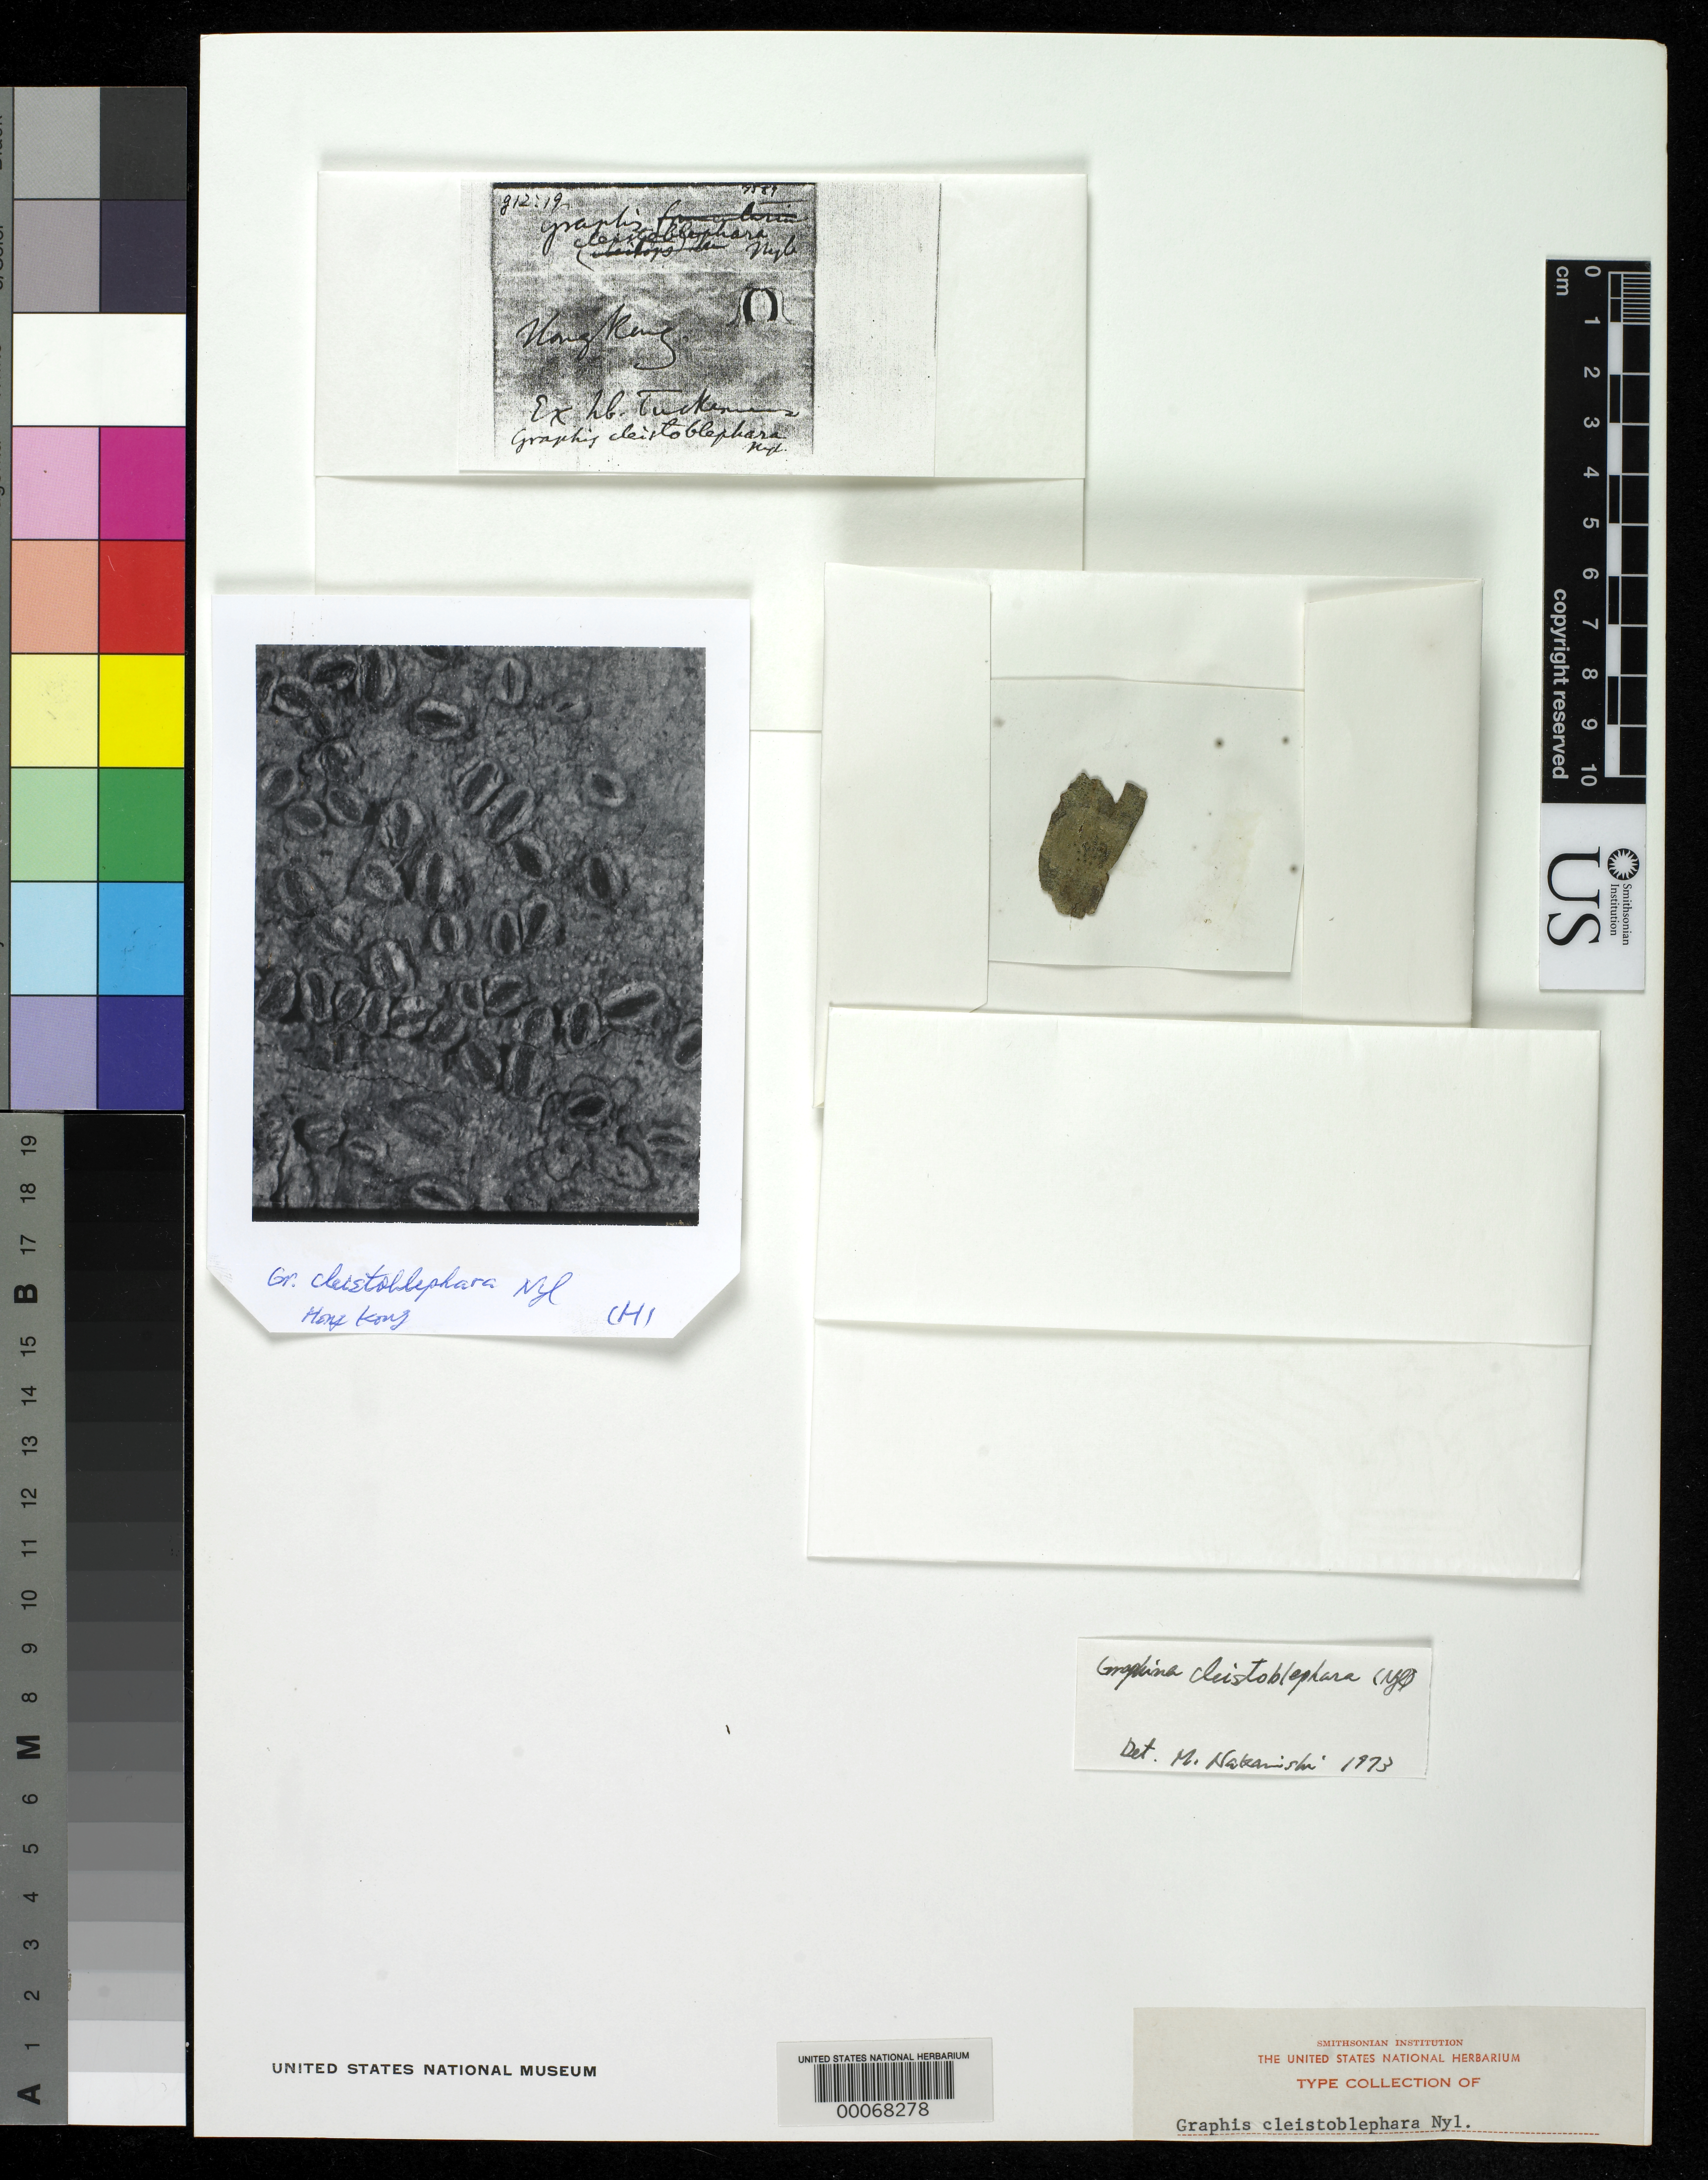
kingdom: Fungi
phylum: Ascomycota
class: Lecanoromycetes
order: Ostropales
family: Graphidaceae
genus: Graphis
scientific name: Graphis cleistoblephara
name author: Nyl.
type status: Isotype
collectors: C. Wright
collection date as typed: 1853 to -- --- 1856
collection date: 1853/1856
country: China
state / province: Hong Kong